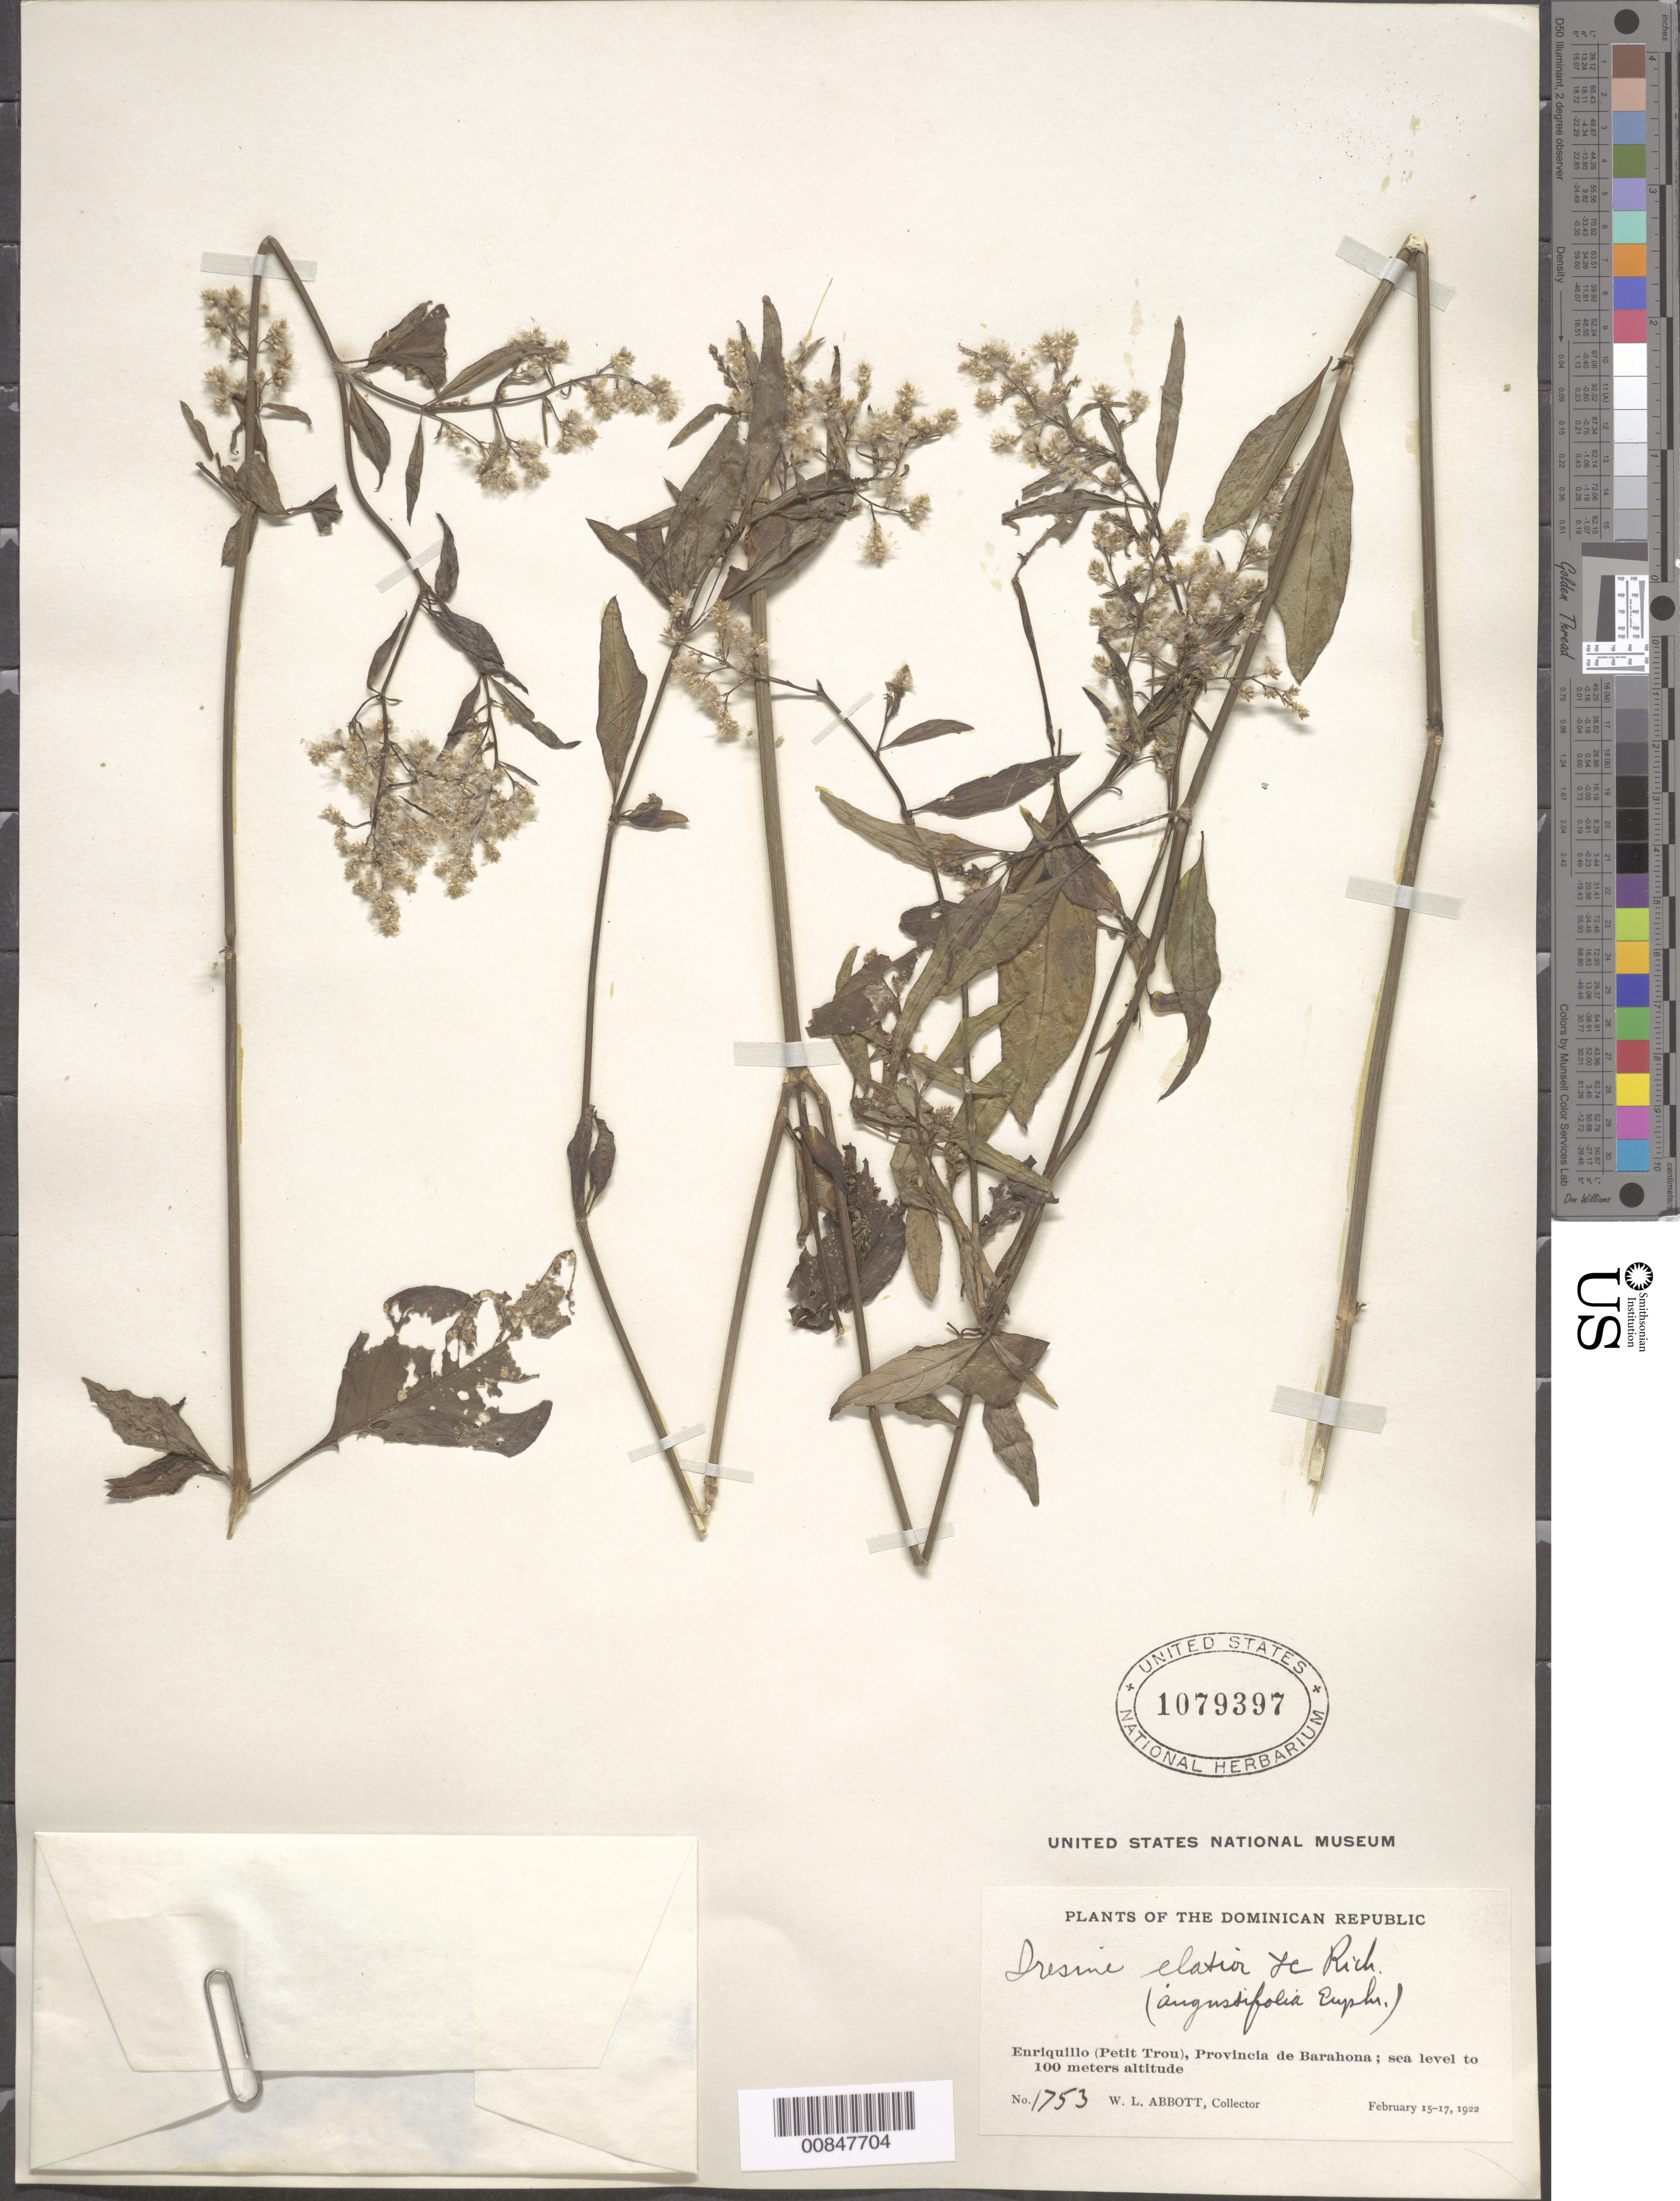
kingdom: Plantae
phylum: Tracheophyta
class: Magnoliopsida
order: Caryophyllales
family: Amaranthaceae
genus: Iresine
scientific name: Iresine angustifolia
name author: Euphrasén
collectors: W. L. Abbott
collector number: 1753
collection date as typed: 15 Feb 1922 to 17 Feb 1922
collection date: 1922-02-15/1922-02-17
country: Dominican Republic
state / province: Barahona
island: Hispaniola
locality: Enriquillo (Petit Trou).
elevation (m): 0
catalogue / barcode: US 1079397